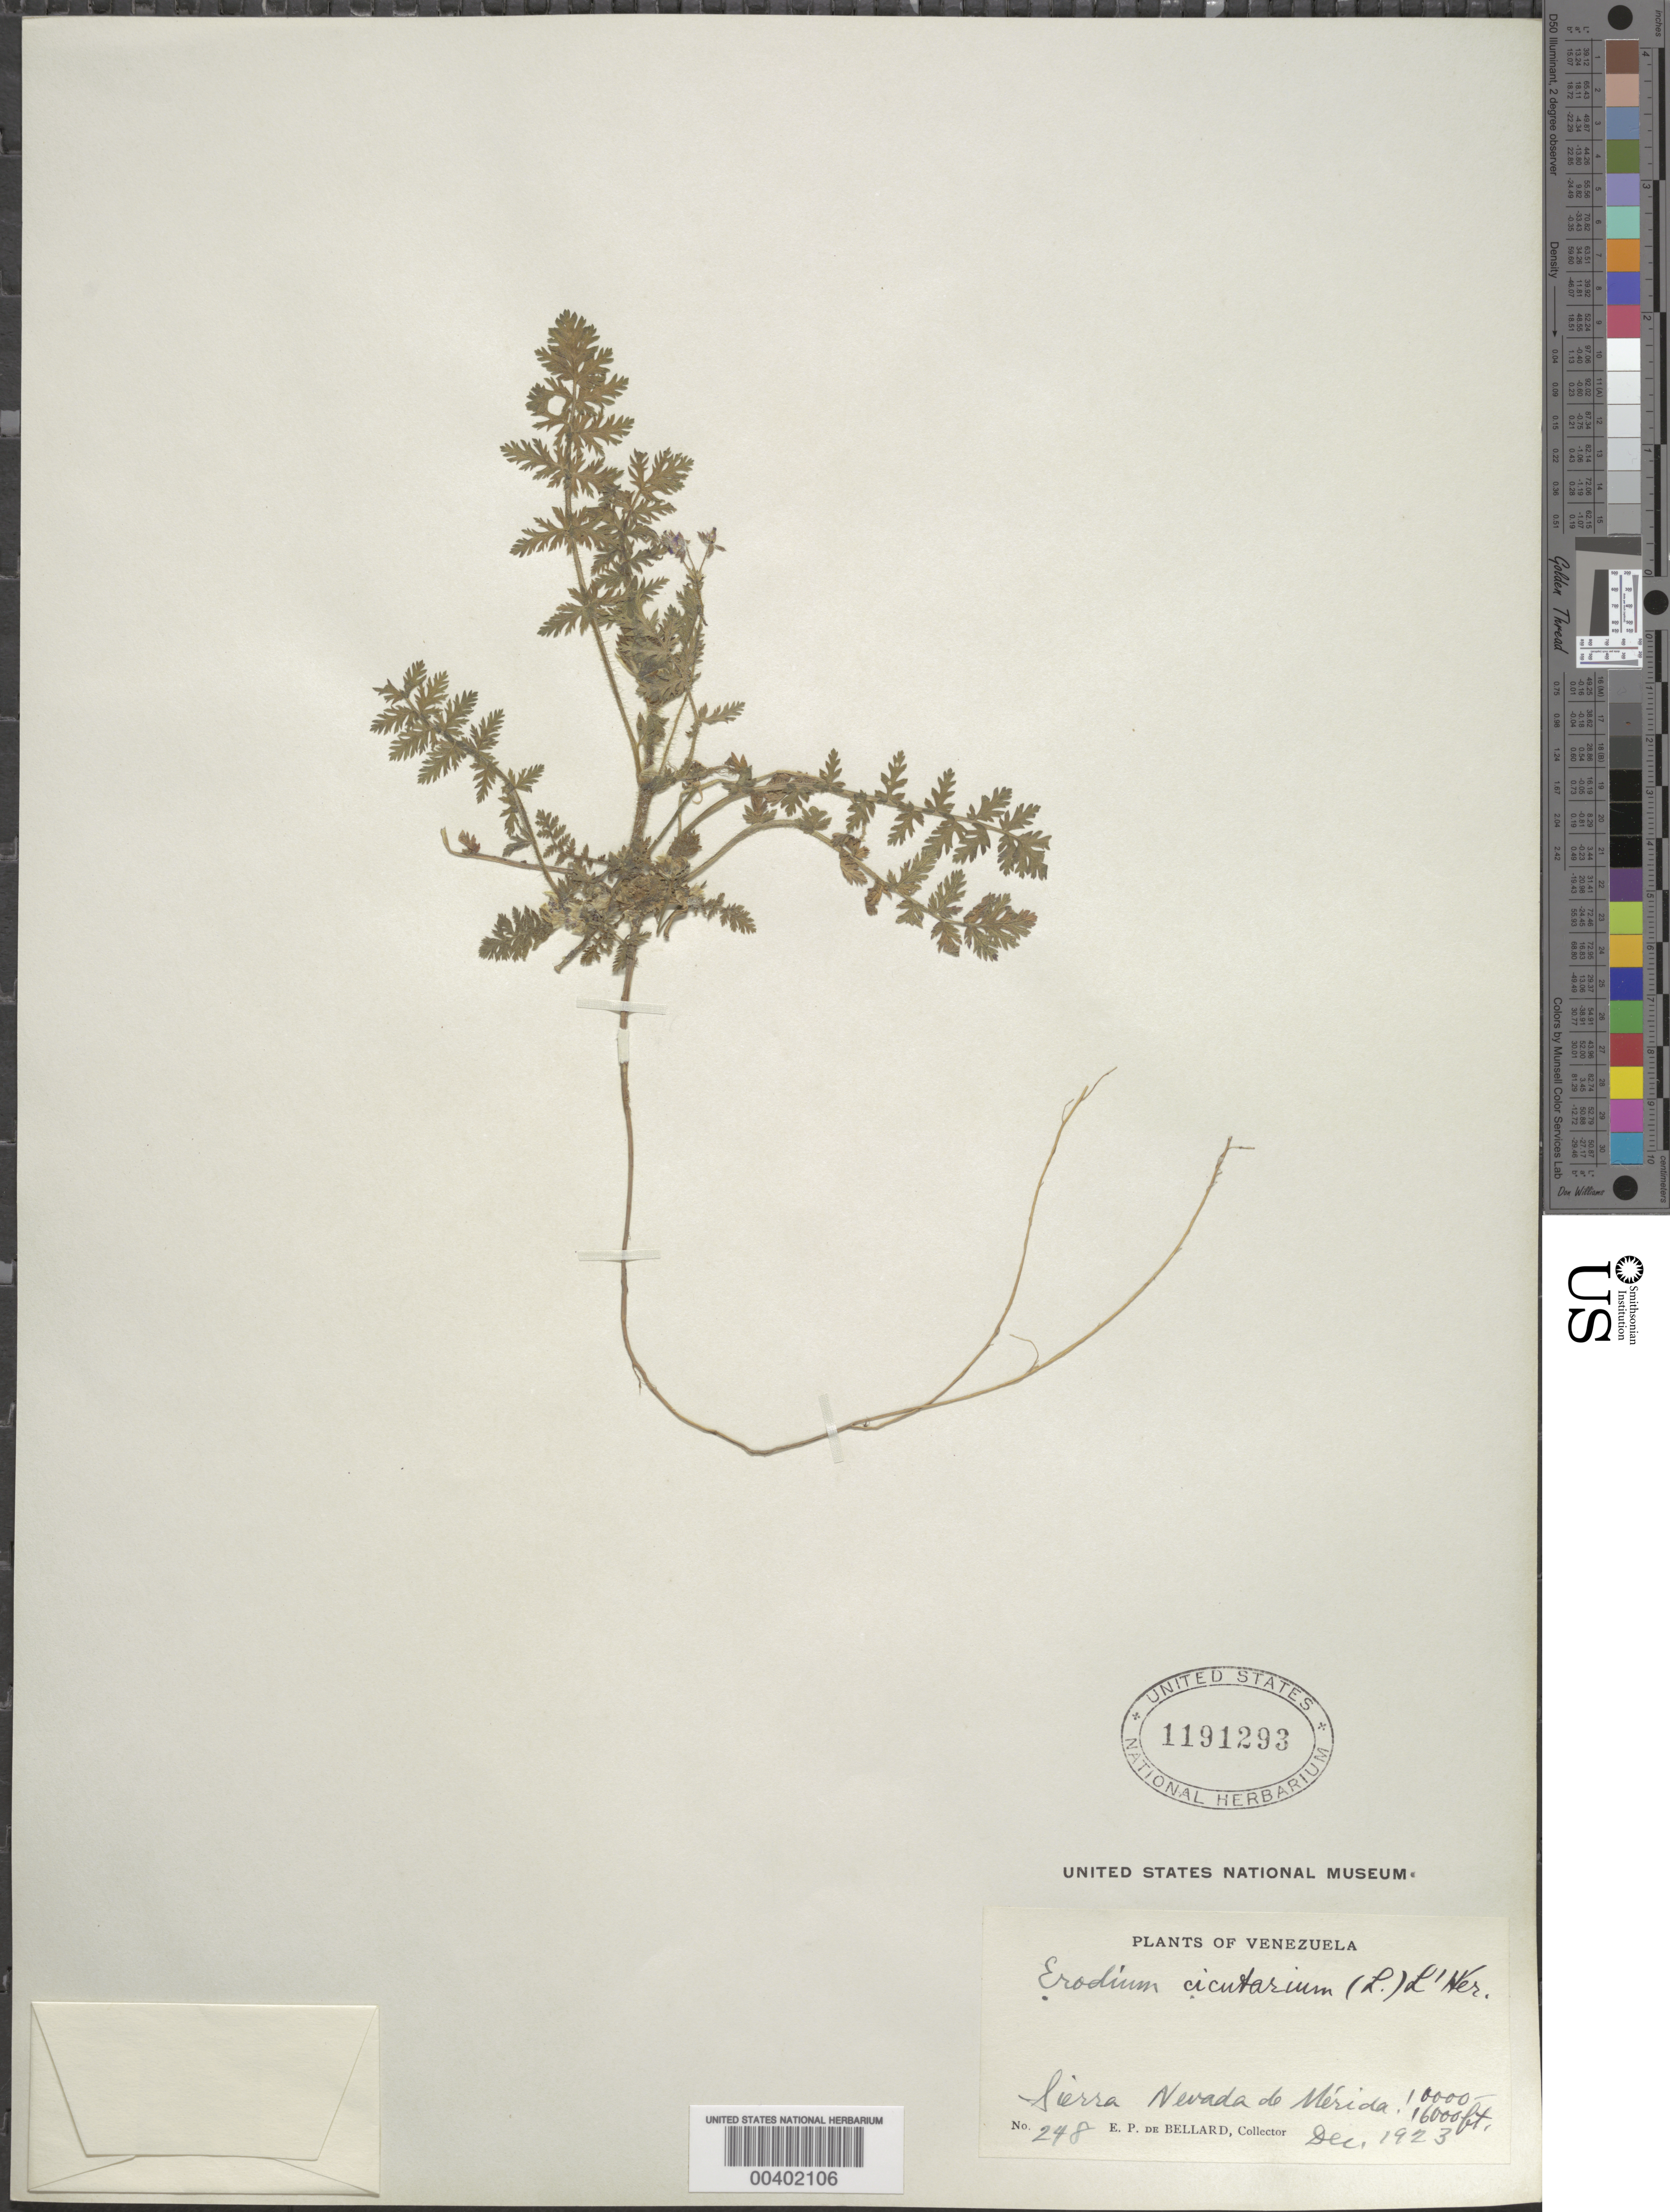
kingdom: Plantae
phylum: Tracheophyta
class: Magnoliopsida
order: Geraniales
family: Geraniaceae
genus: Erodium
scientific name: Erodium cicutarium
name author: (L.) L'Hér.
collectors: E. de Bellard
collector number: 248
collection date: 1923-12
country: Venezuela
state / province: Mérida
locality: Sierra Nevada de Mérida.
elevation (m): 3048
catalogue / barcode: US 1191293